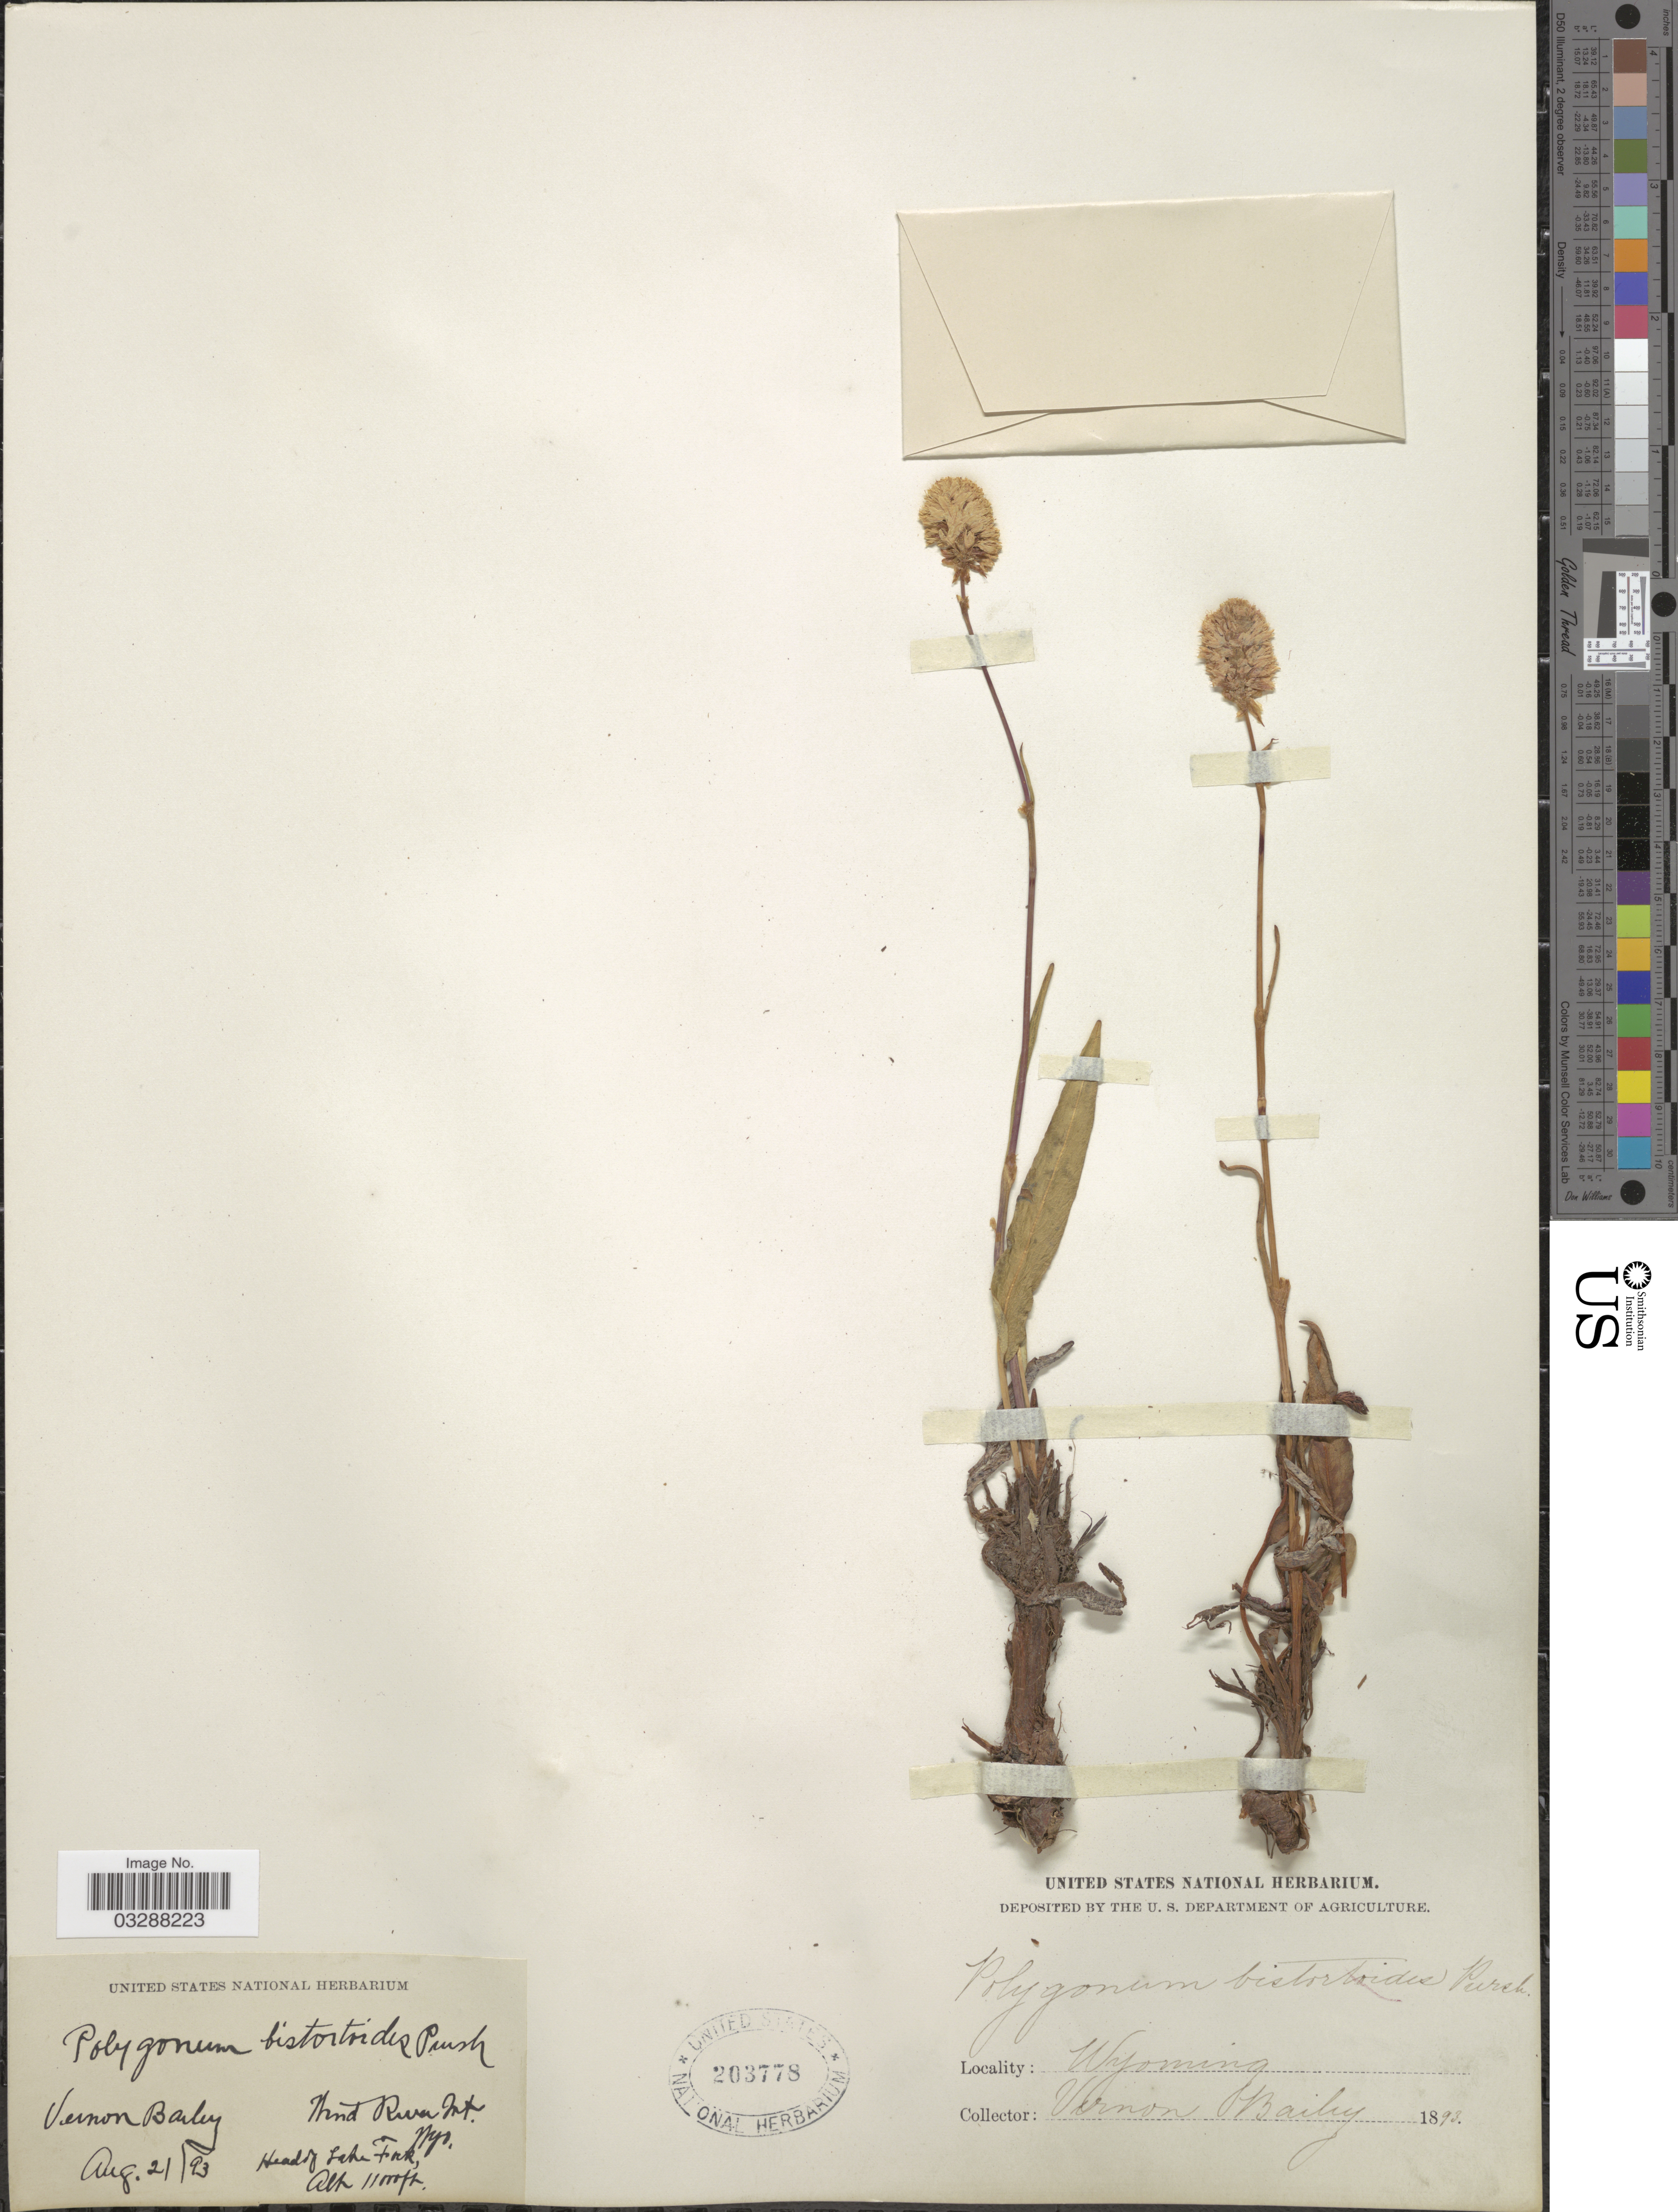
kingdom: Plantae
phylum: Tracheophyta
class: Magnoliopsida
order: Caryophyllales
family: Polygonaceae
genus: Bistorta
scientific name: Bistorta bistortoides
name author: (Pursh) Small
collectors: V. O. Bailey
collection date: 1893-08-21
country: United States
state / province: Wyoming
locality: Wind River Mt. Head of Lake Fork.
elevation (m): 3353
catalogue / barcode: US 203778